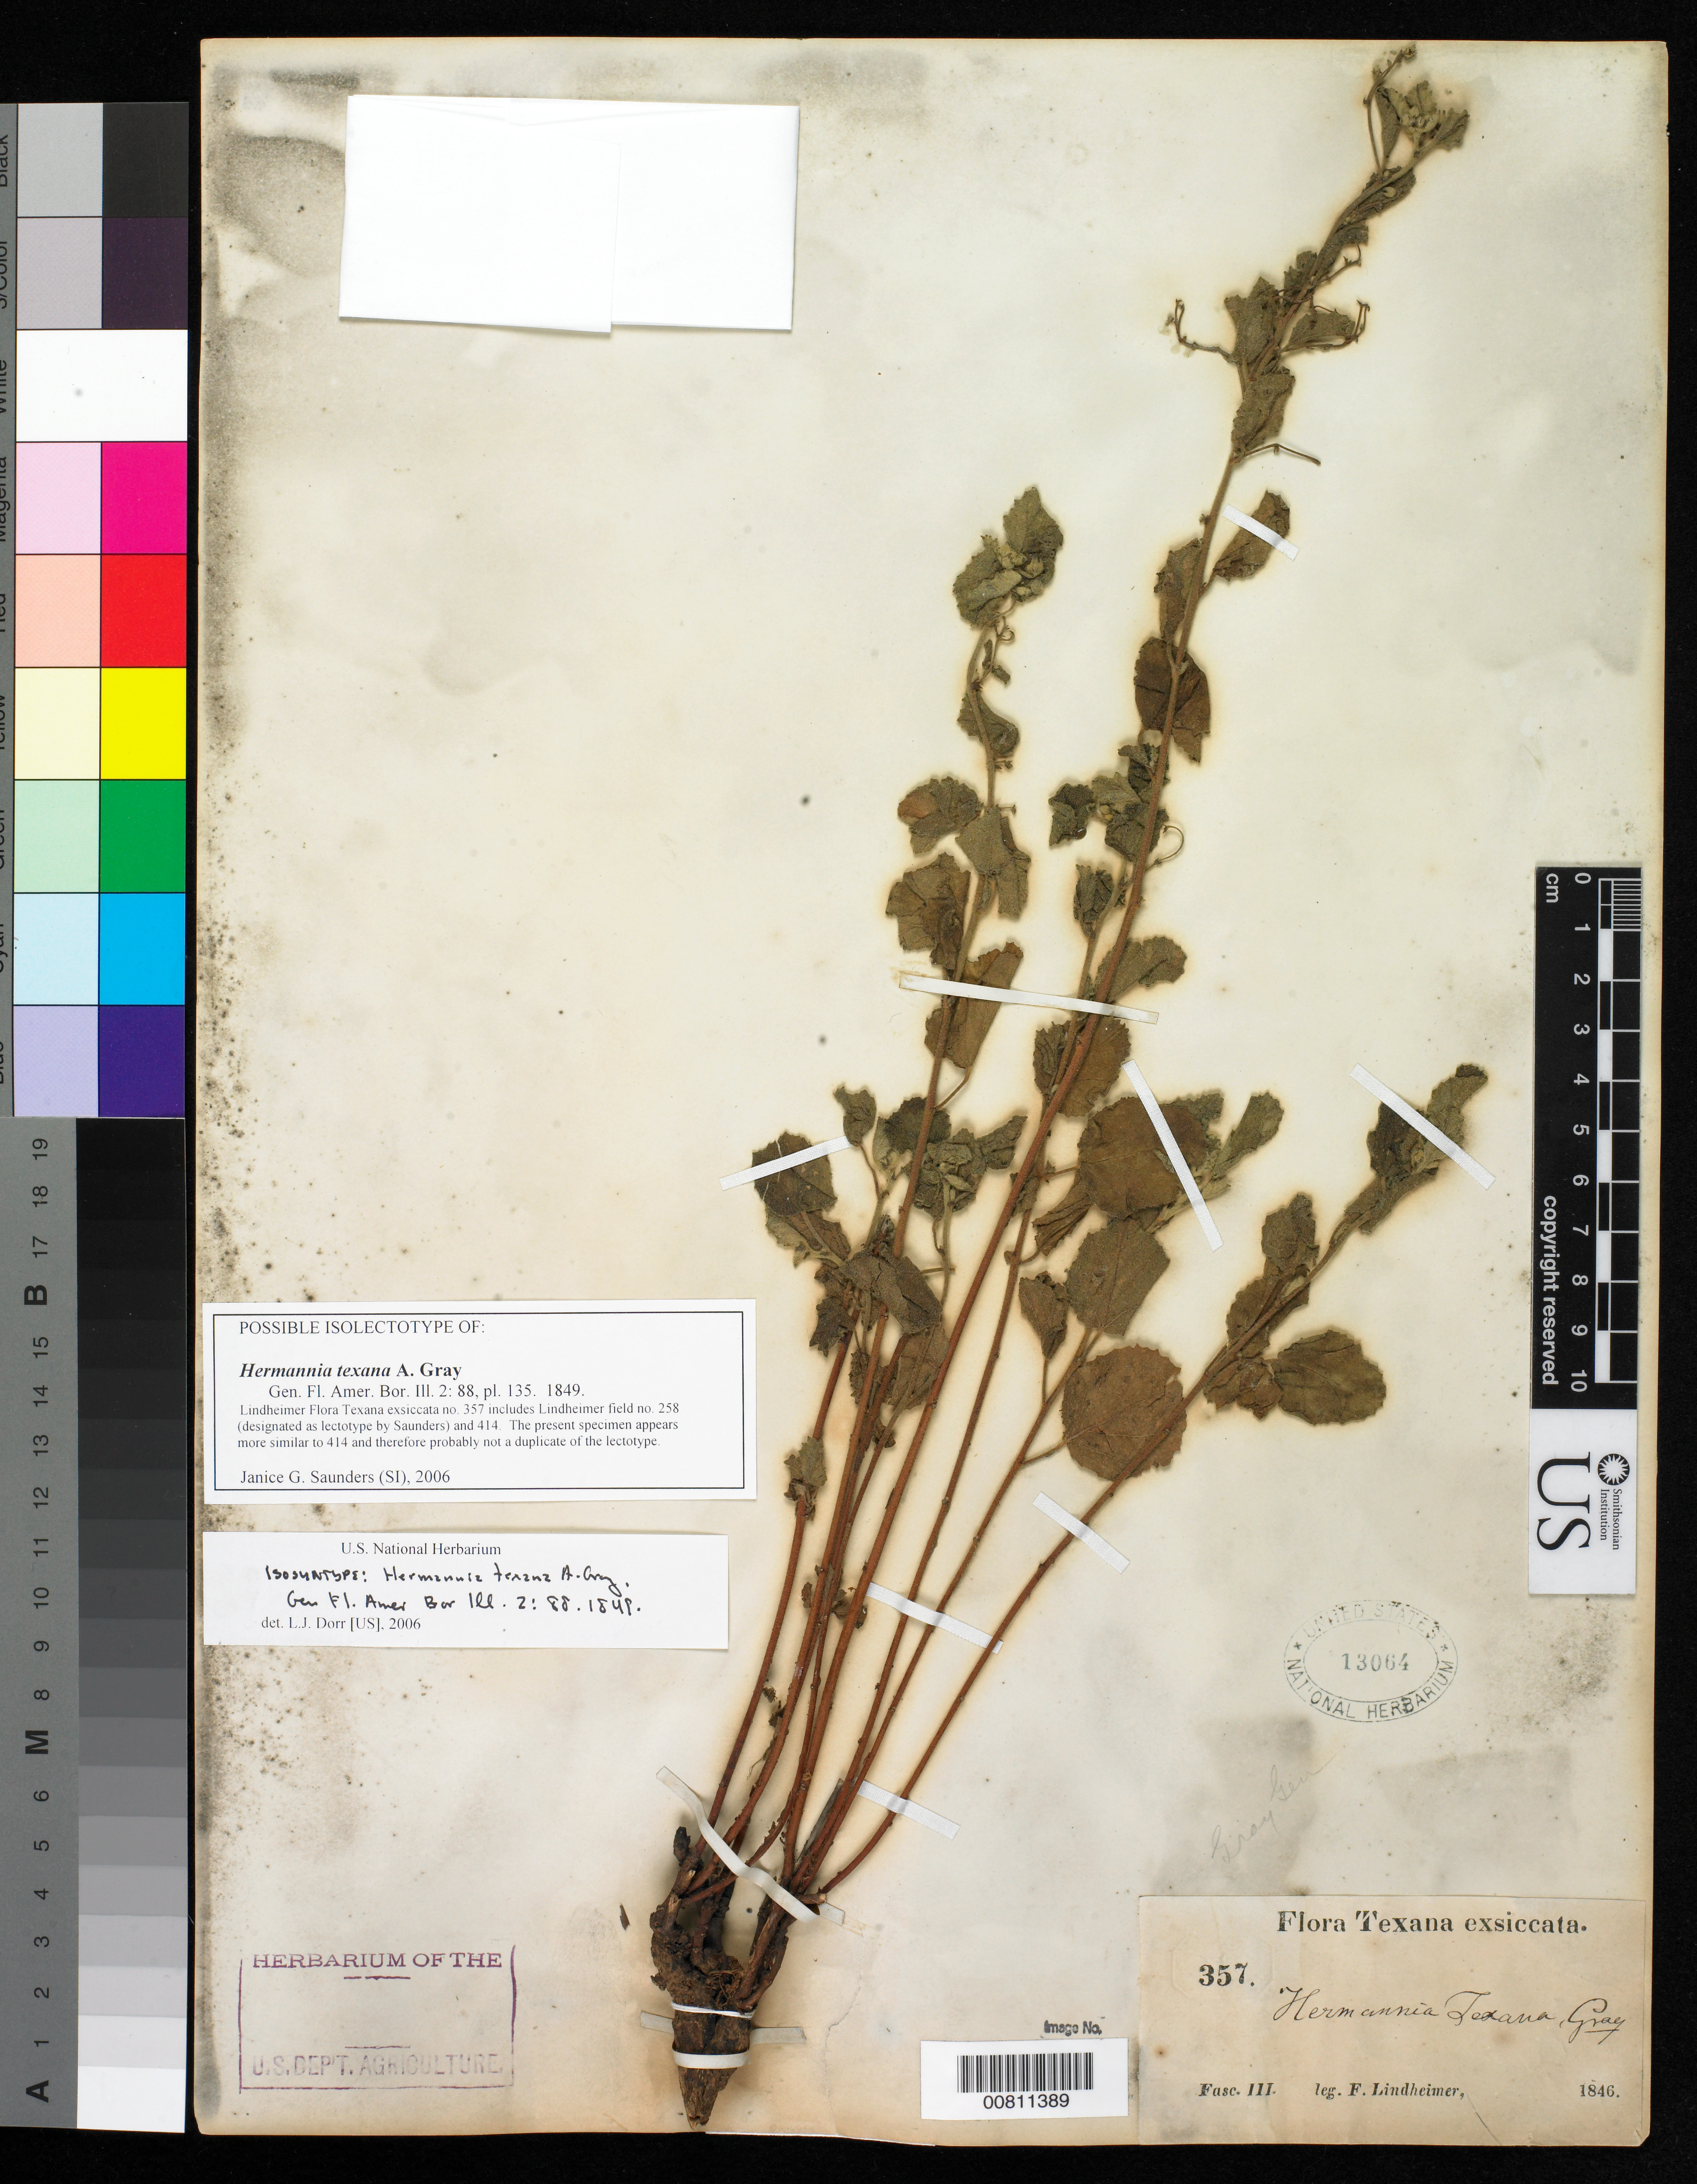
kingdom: Plantae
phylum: Tracheophyta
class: Magnoliopsida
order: Malvales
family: Malvaceae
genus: Hermannia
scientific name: Hermannia texana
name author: A. Gray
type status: Isosyntype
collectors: F. J. Lindheimer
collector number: III 357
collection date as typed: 1846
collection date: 1846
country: United States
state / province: Texas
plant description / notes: Annotated as "possible isolectotype" by J.G. Saunders (2006), lectotypification apparently ined.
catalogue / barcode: US 13064